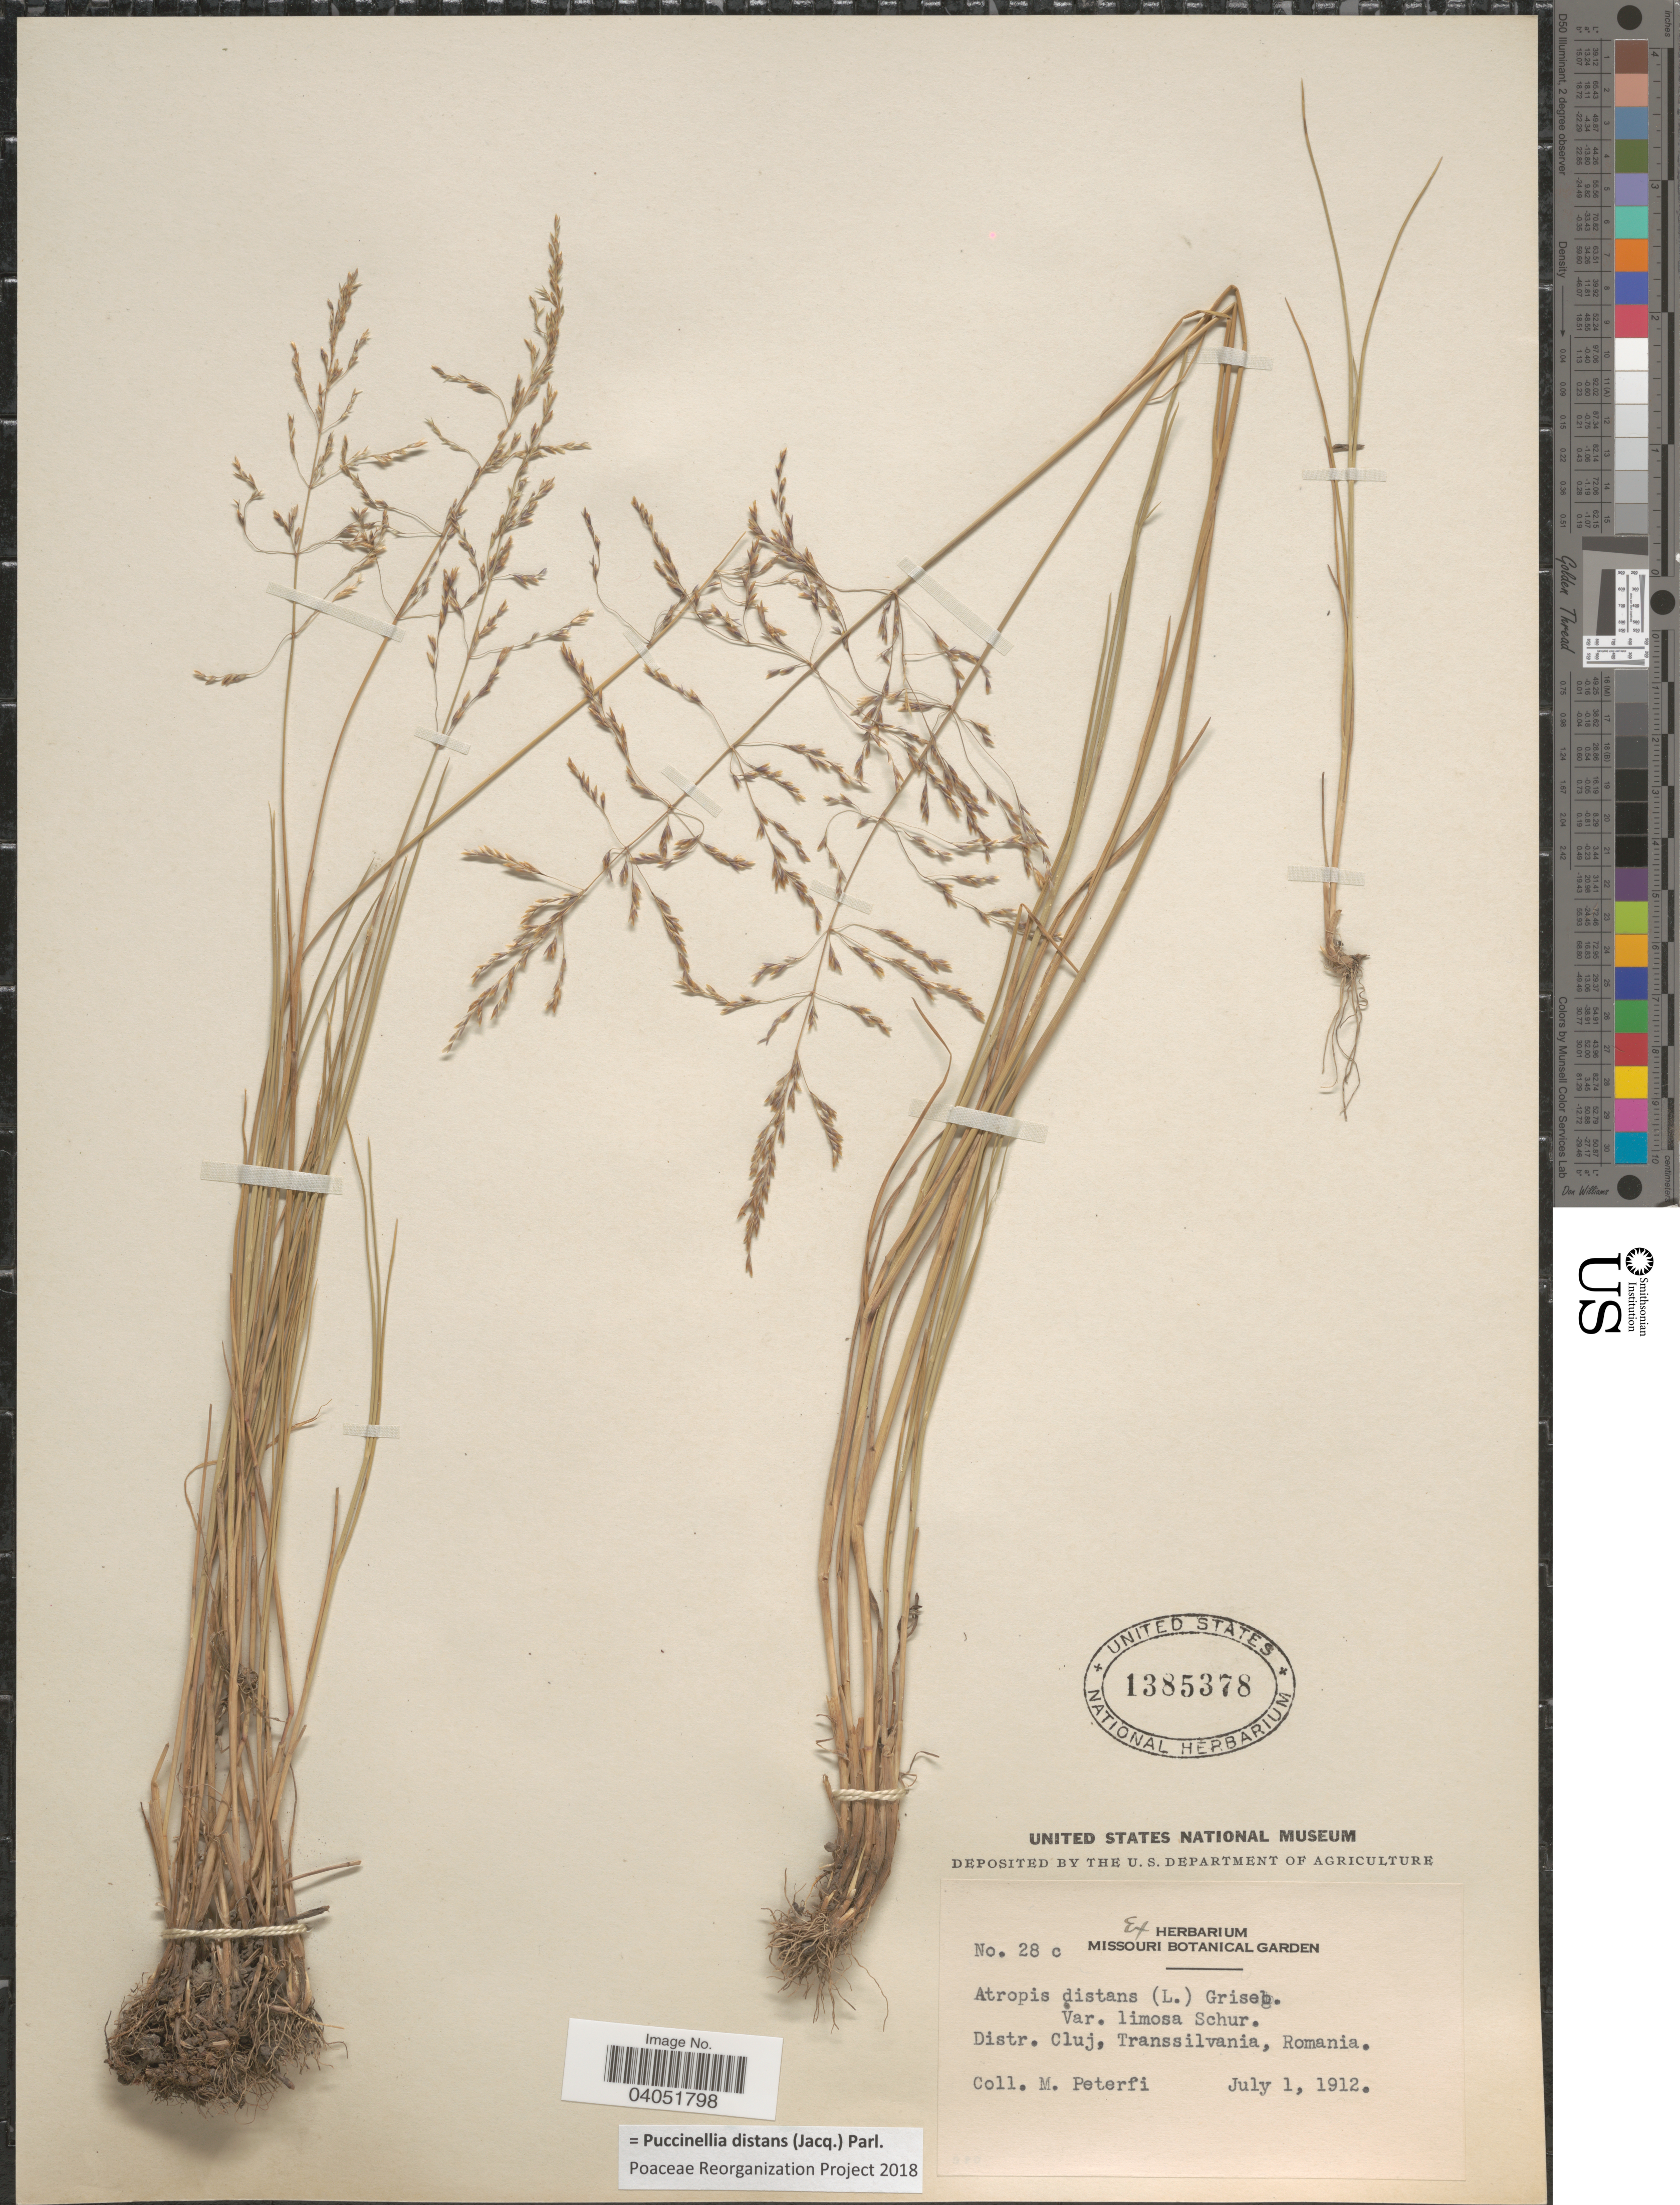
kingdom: Plantae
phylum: Tracheophyta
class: Liliopsida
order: Poales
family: Poaceae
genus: Puccinellia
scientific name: Puccinellia distans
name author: (Jacq.) Parl.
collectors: M. Péterfi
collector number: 28 c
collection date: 1912-07-01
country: Romania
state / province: Cluj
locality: Distr. Cluj, Transsilvania.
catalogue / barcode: US 1385378